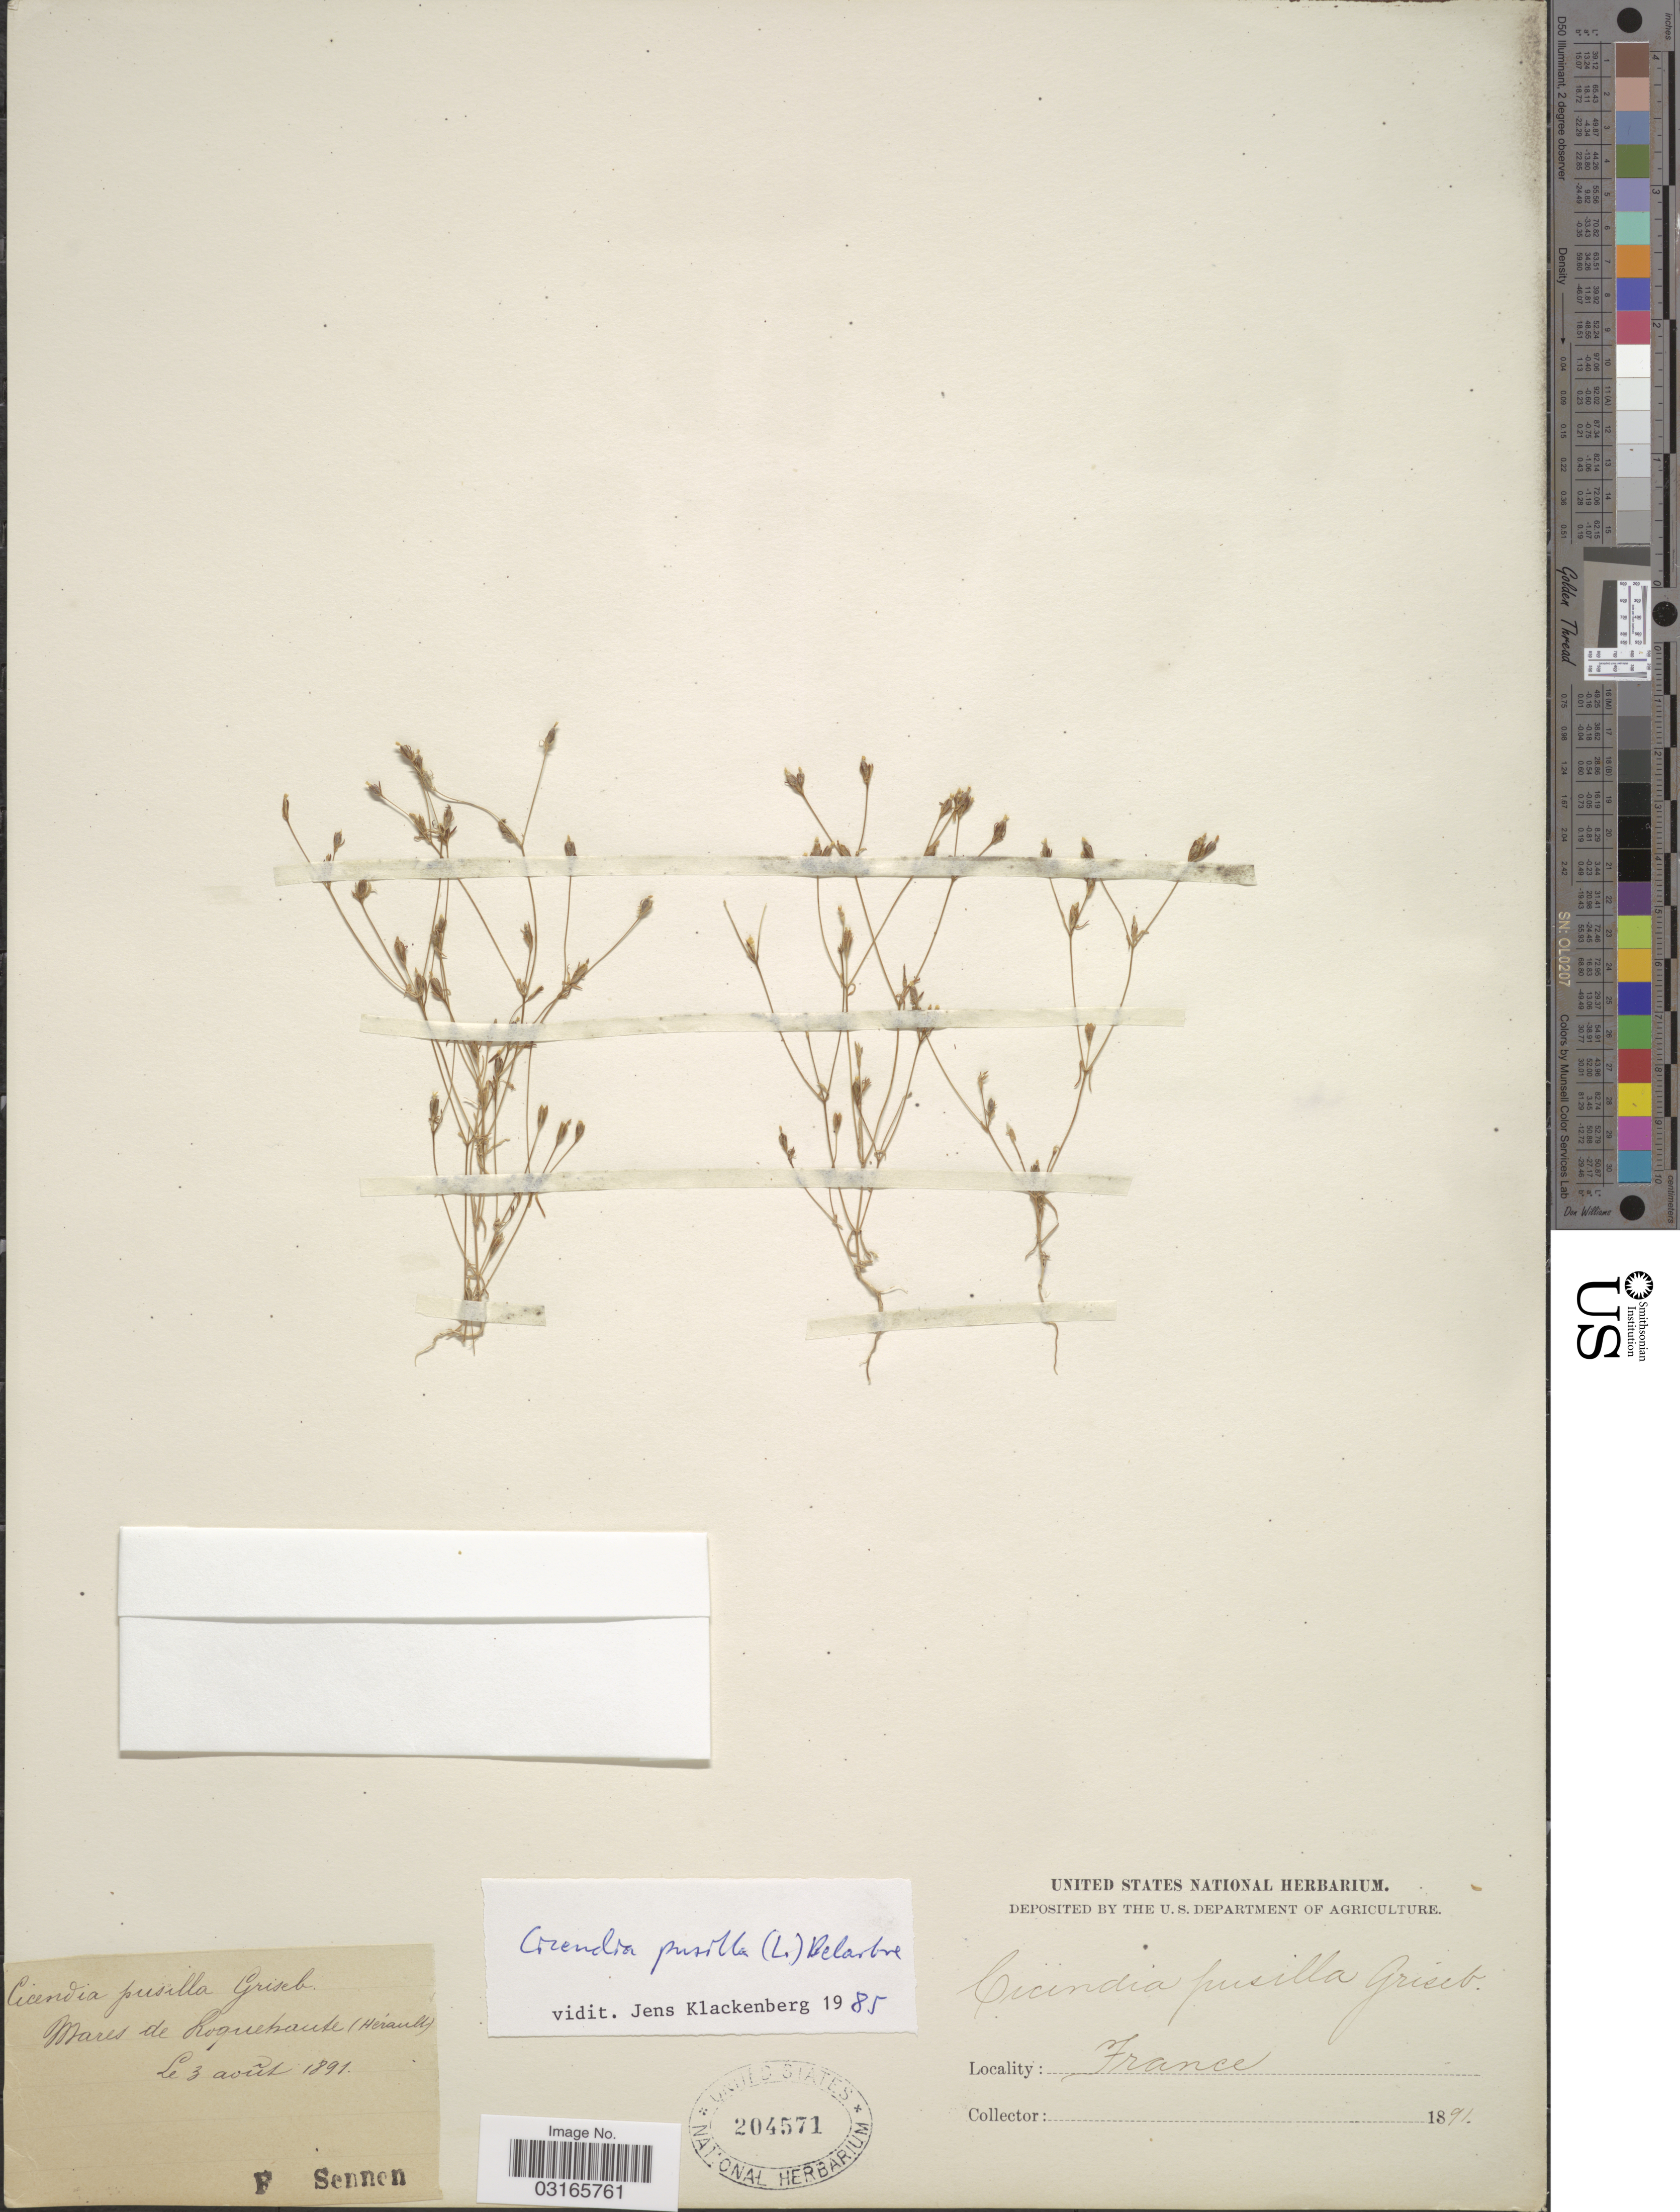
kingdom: Plantae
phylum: Tracheophyta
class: Magnoliopsida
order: Gentianales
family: Gentianaceae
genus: Cicendia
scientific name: Cicendia pusilla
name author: (DC.) Griseb.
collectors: E. Sennen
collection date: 1891-08-03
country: France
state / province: Occitanie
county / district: Hérault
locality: Mares de Loauehaute (Hérault).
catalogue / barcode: US 204571